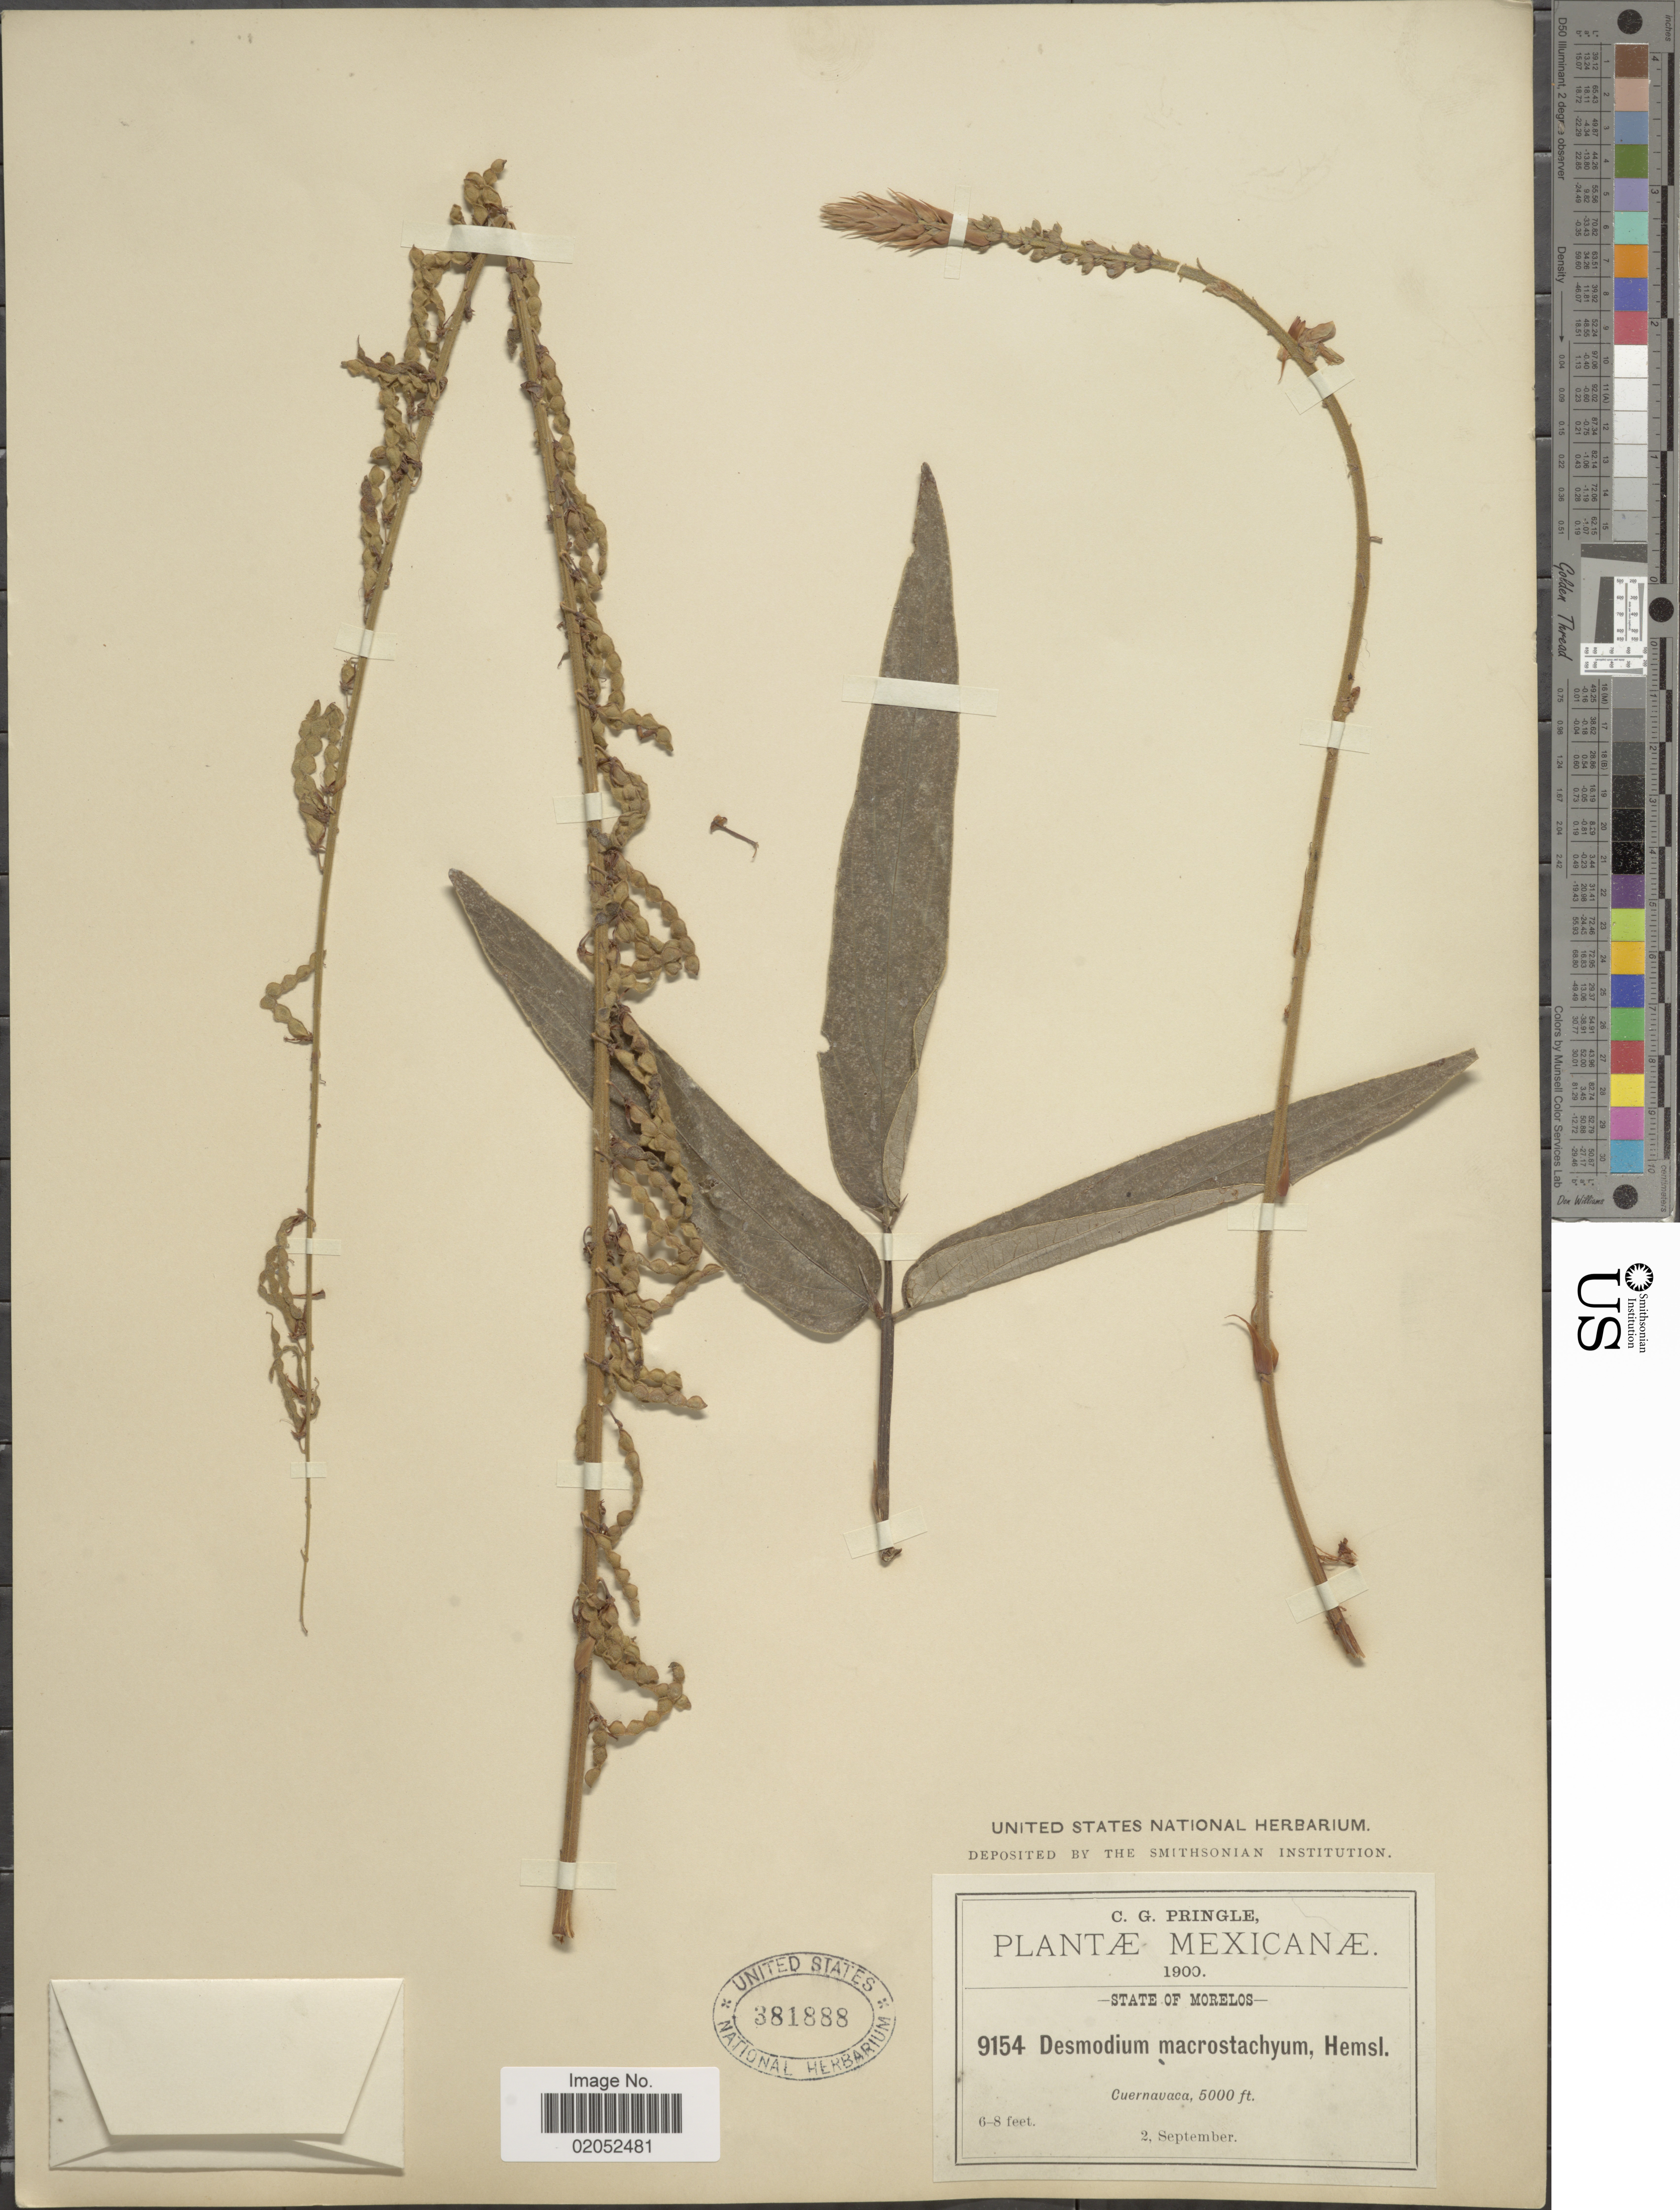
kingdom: Plantae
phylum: Tracheophyta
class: Magnoliopsida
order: Fabales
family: Fabaceae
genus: Desmodium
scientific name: Desmodium macrostachyum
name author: Hemsl.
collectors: C. G. Pringle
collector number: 9154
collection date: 1900-09-02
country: Mexico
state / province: Michoacán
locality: State of Morelos, Cuernavaca.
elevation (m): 1524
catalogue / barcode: US 381888